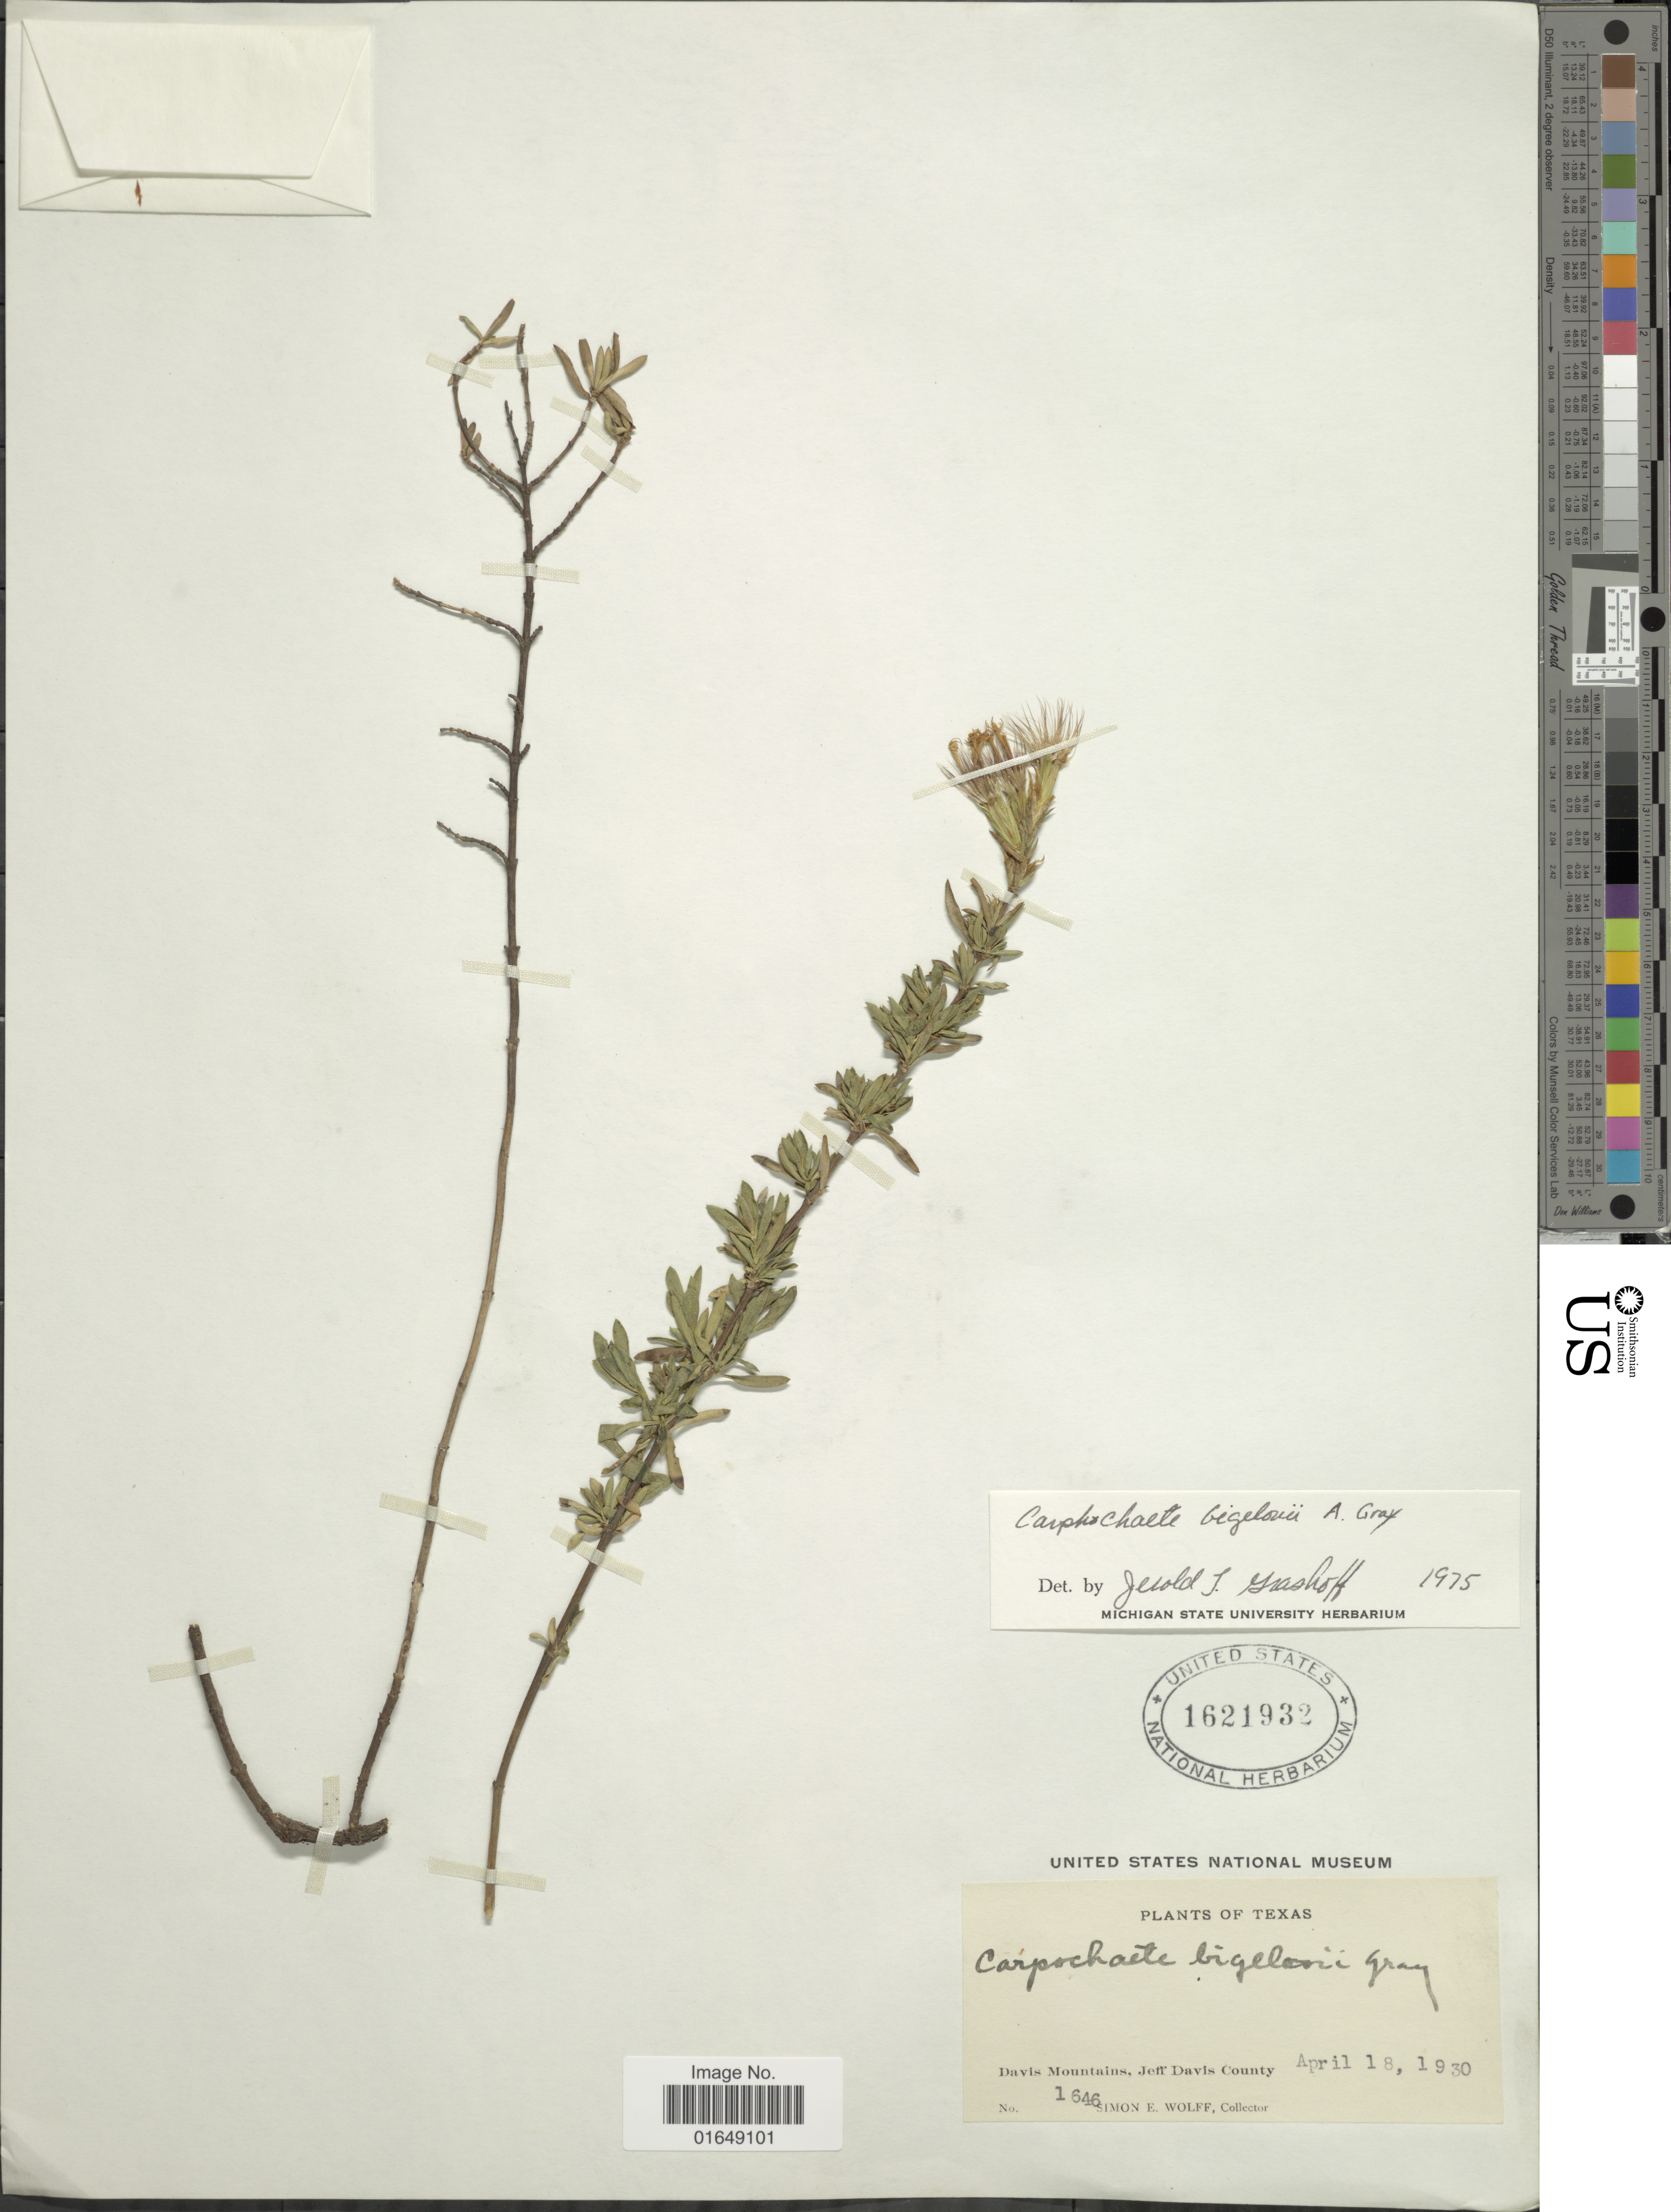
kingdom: Plantae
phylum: Tracheophyta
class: Magnoliopsida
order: Asterales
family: Asteraceae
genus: Carphochaete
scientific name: Carphochaete bigelovii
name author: A. Gray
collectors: S. E. Wolff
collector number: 1646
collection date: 1930-04-18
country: United States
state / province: Texas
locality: Davis Mountains, Jeff Davis County.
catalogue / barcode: US 1621932